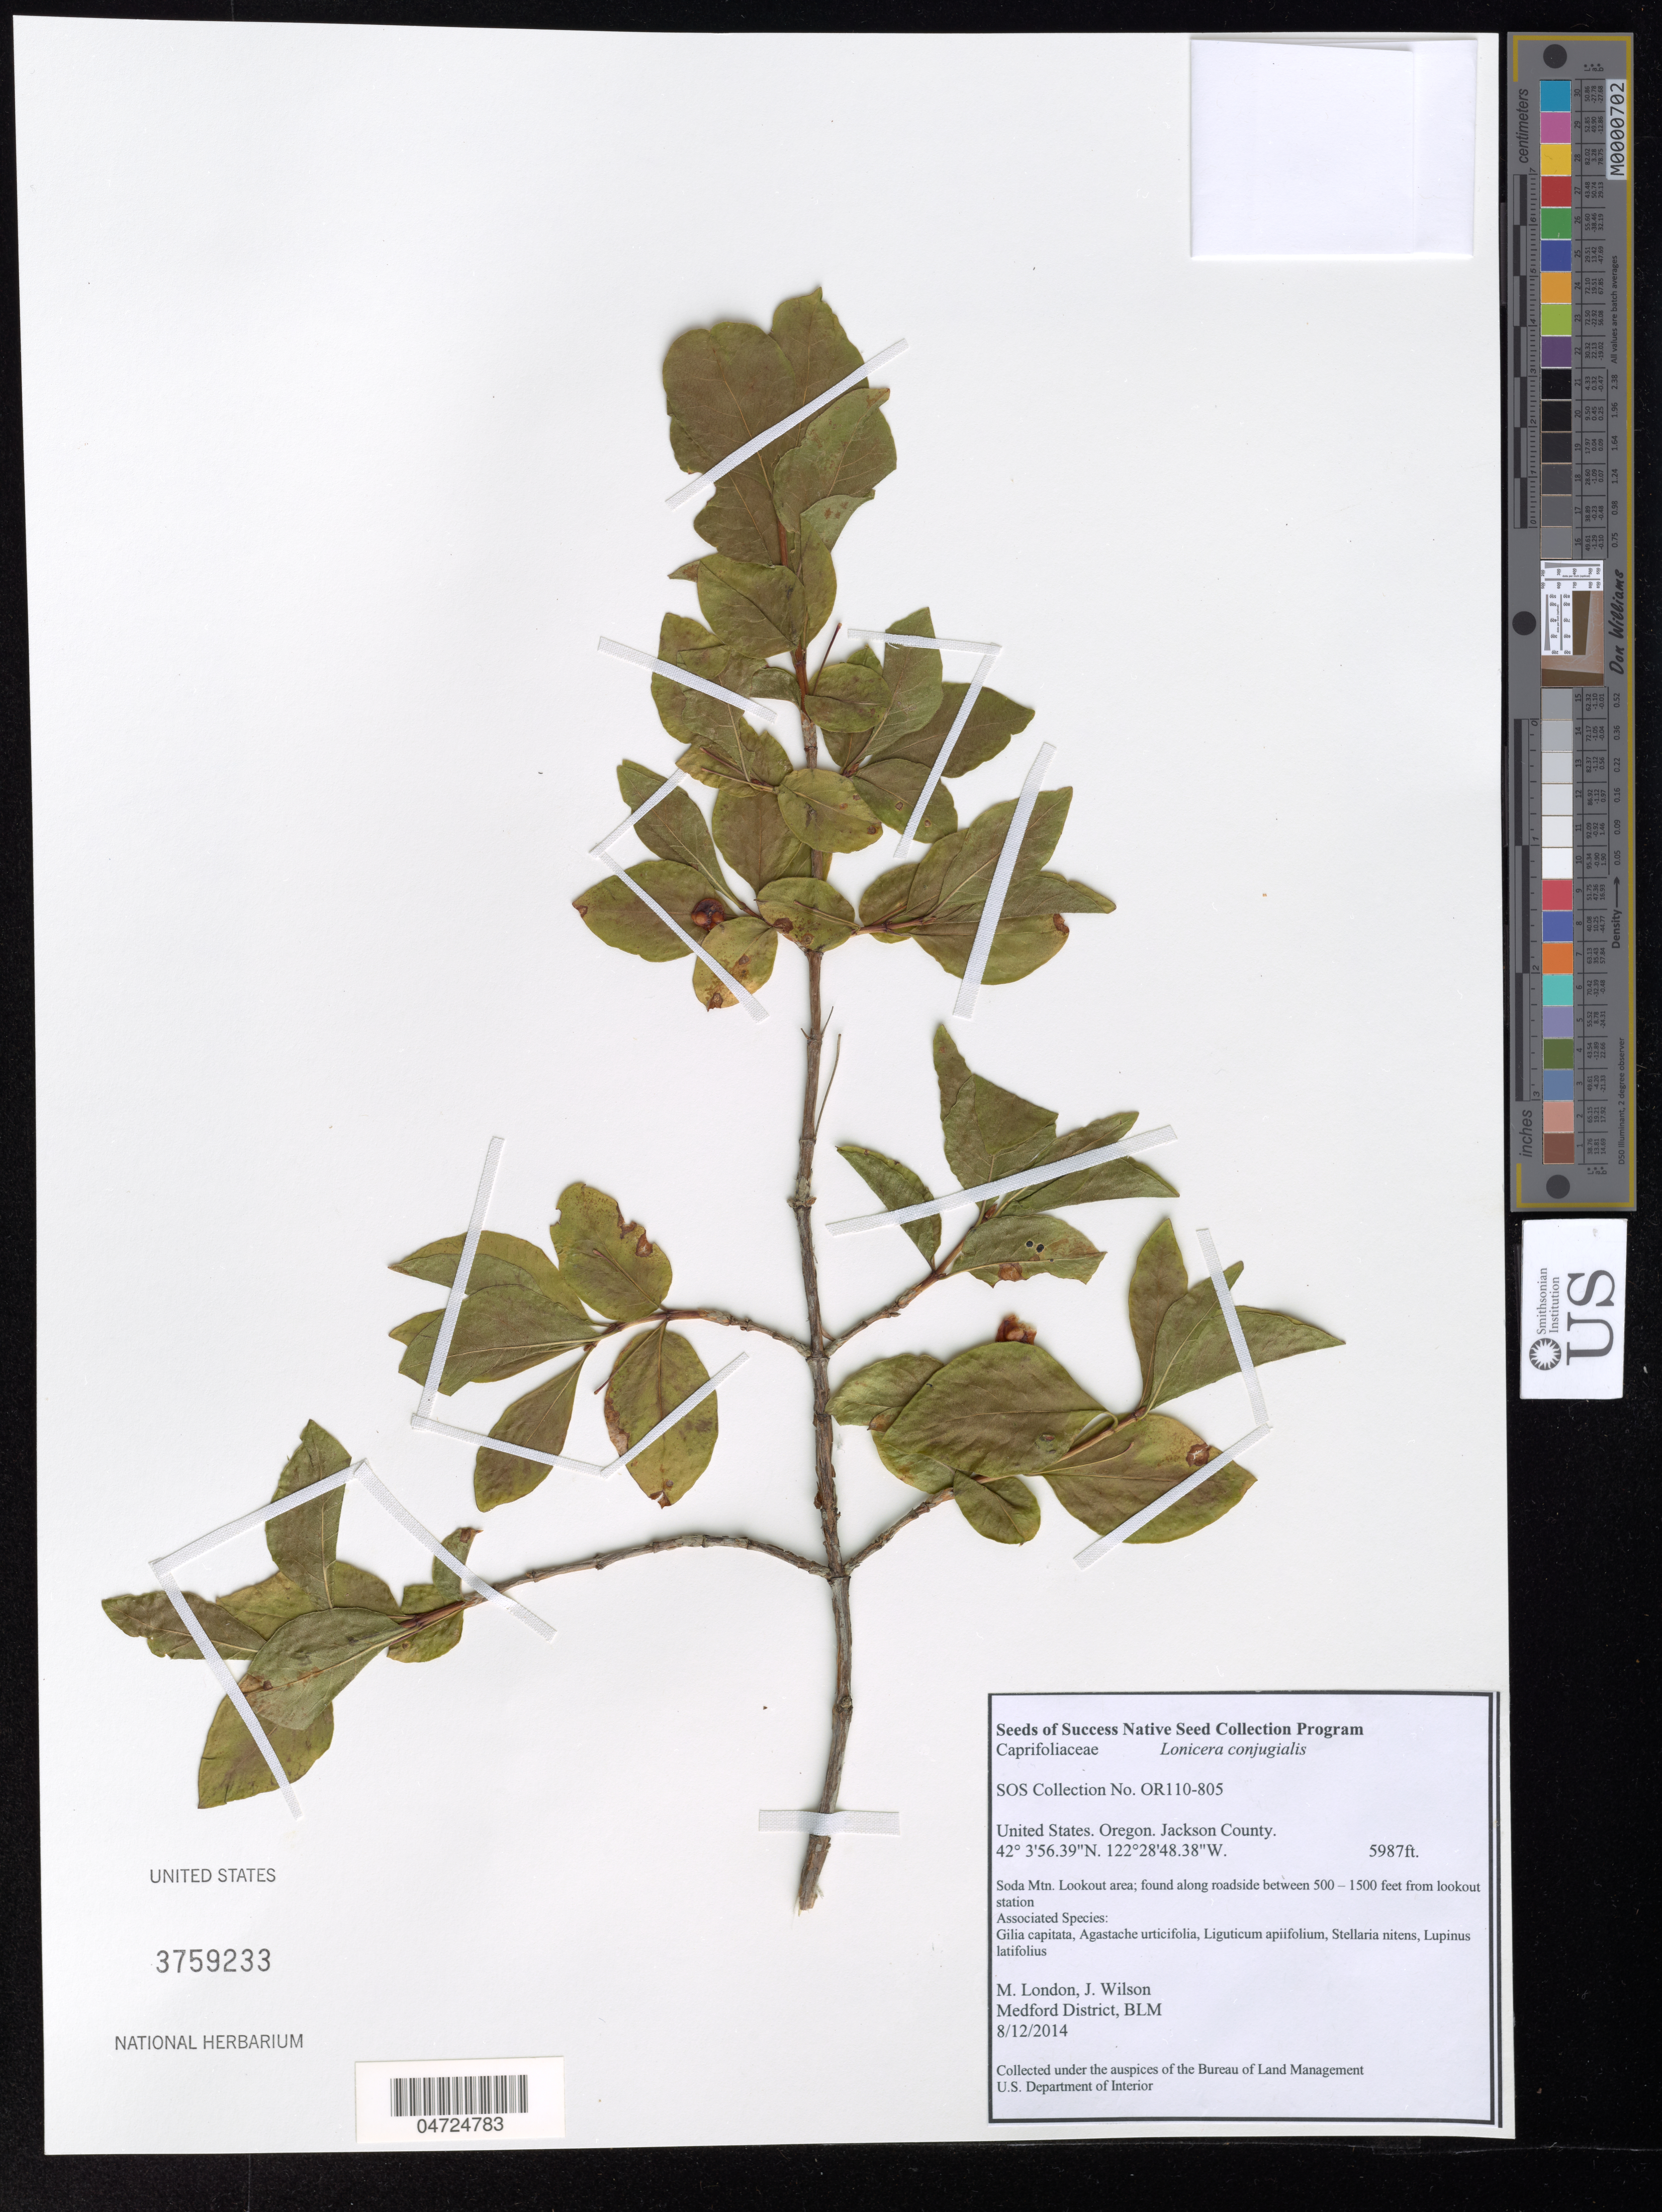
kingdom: Plantae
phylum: Tracheophyta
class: Magnoliopsida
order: Dipsacales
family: Caprifoliaceae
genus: Lonicera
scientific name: Lonicera conjugialis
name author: Kellogg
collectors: M. London & J. Wilson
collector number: OR110-805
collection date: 2014-08-12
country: United States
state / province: Oregon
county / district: Jackson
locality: Jackson County. Soda Mtn. Lookout area; found along roadside between 500 - 1500 feet from lookout station.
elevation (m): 1825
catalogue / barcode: US 3759233